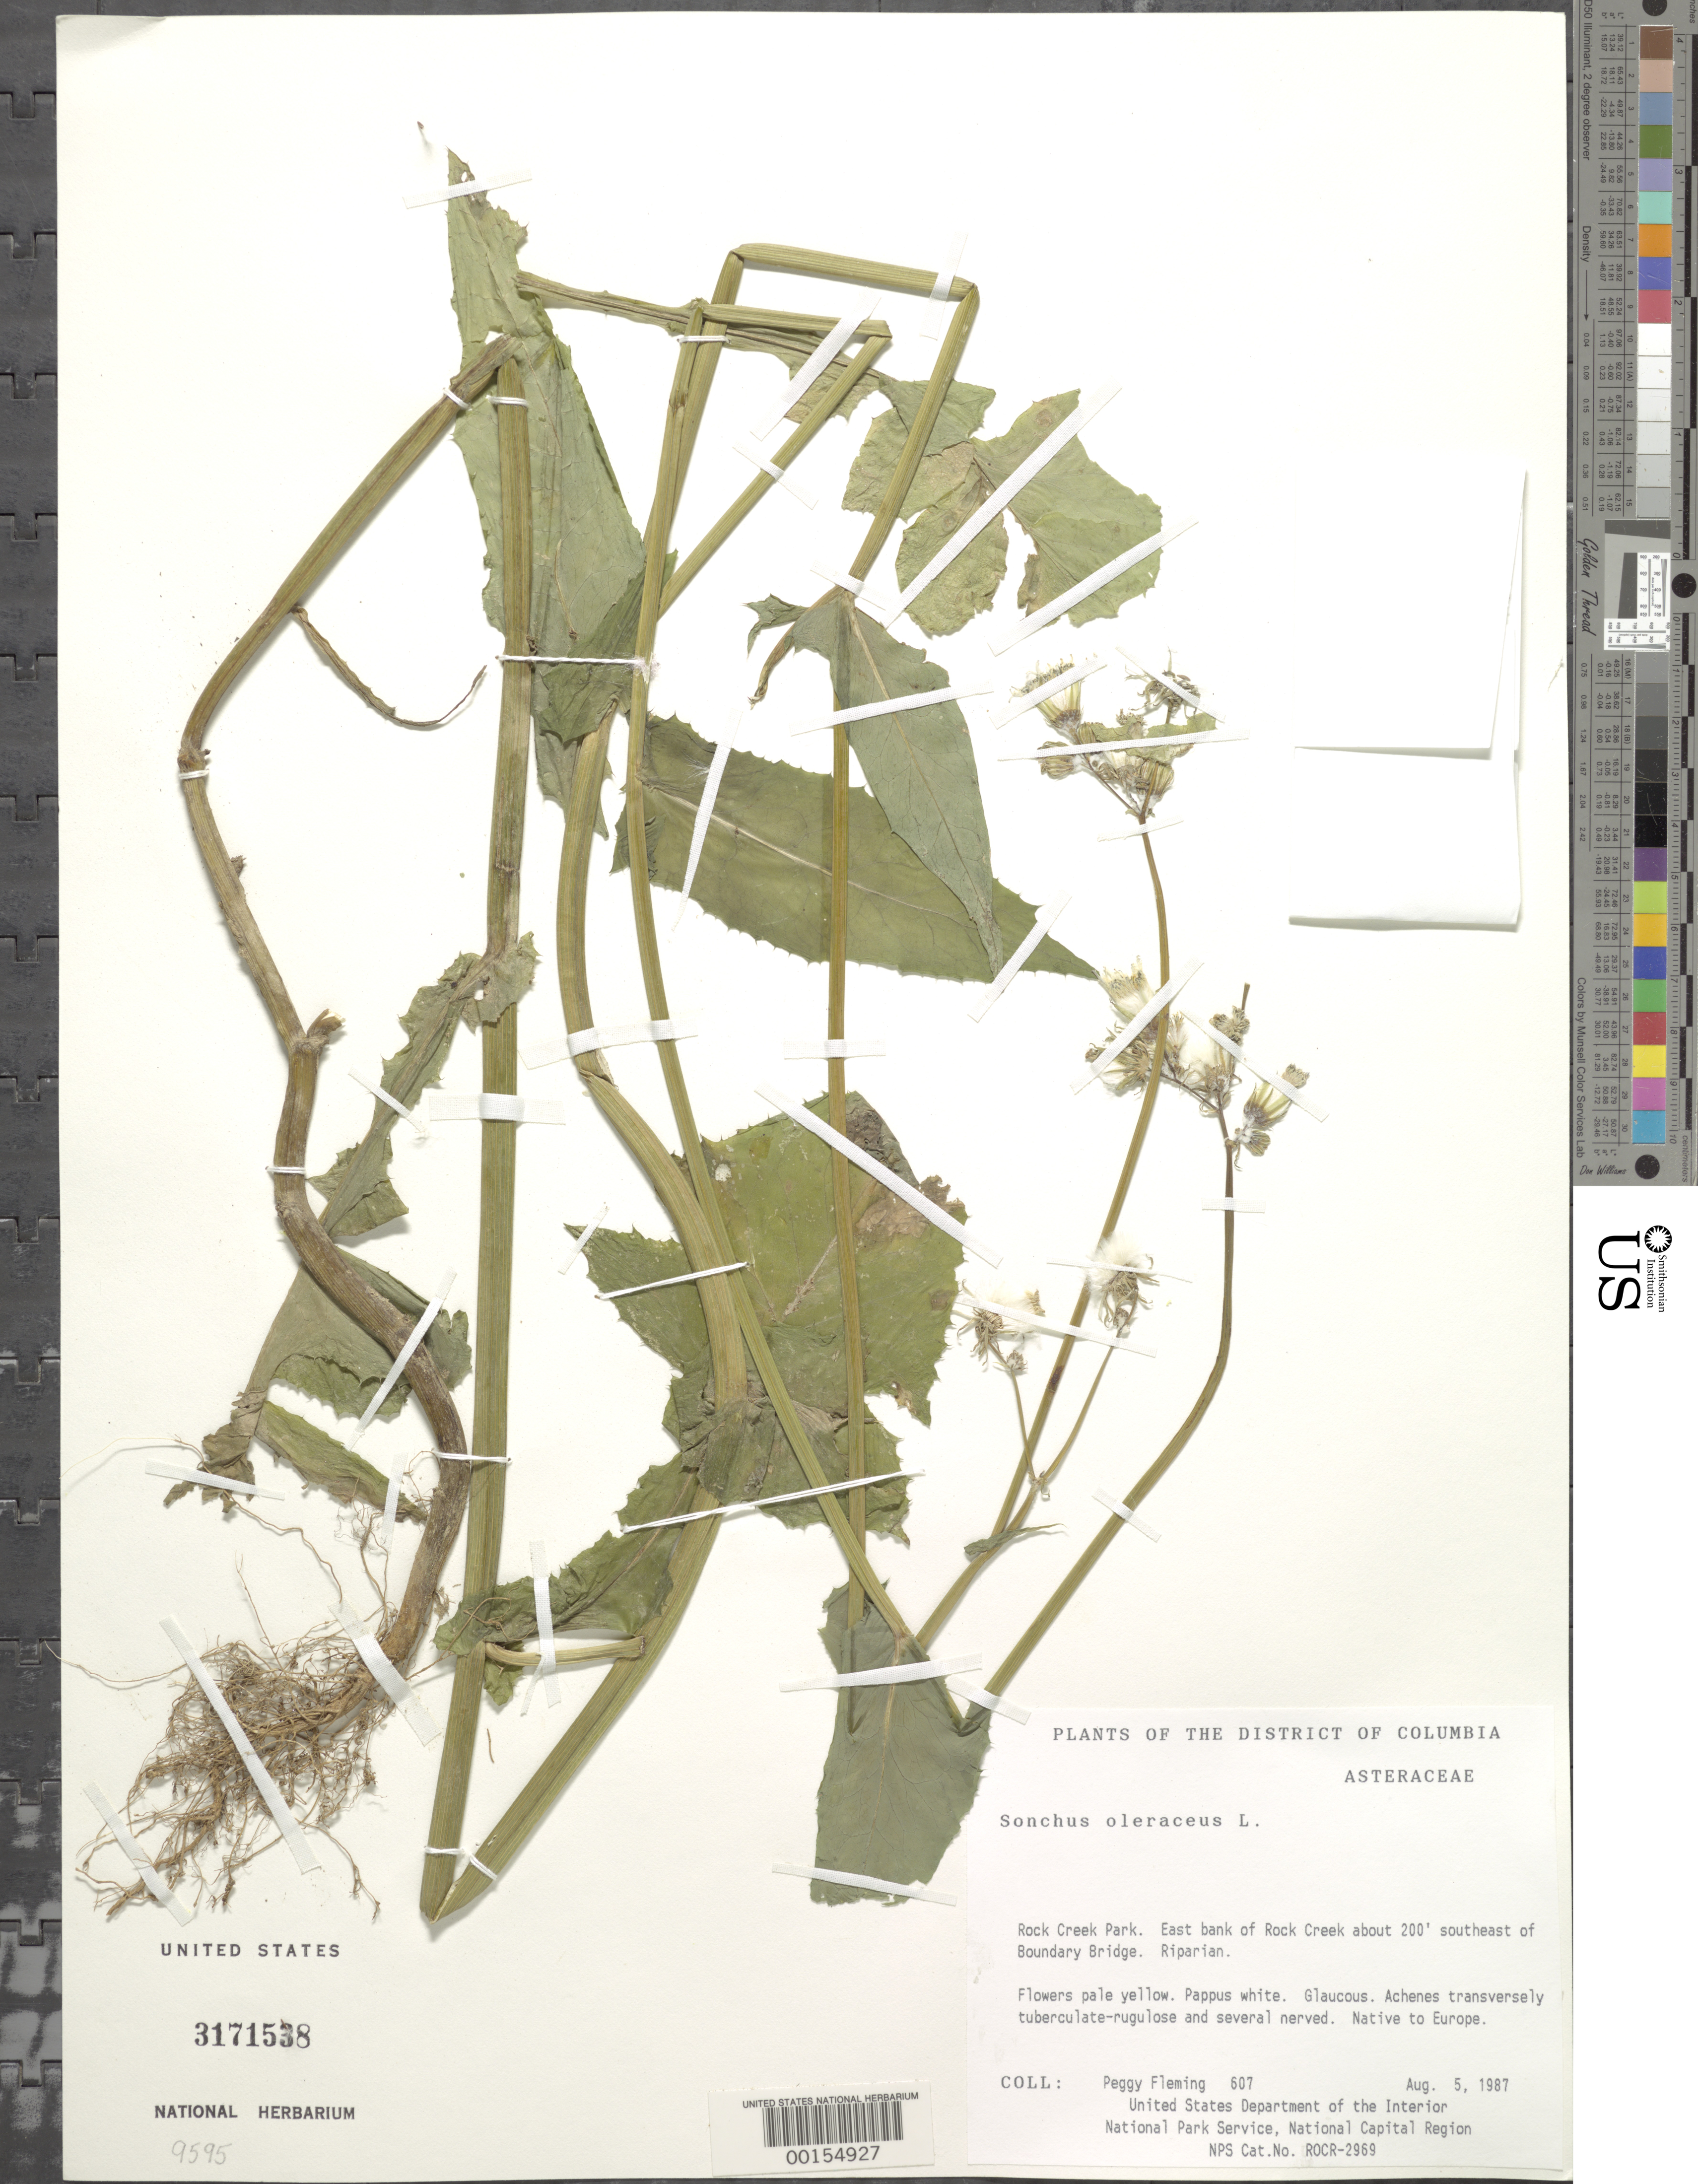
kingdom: Plantae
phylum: Tracheophyta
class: Magnoliopsida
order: Asterales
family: Asteraceae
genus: Sonchus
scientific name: Sonchus oleraceus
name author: L.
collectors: P. Fleming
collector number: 607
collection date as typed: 05 Aug 1987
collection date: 1987-08-05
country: United States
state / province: District of Columbia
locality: Rock Creek Park, E bank of Rock Creek about 200' SE of Boundary Bridge Rock Creek Park & vicinity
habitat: Riparian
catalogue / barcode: US 3171538